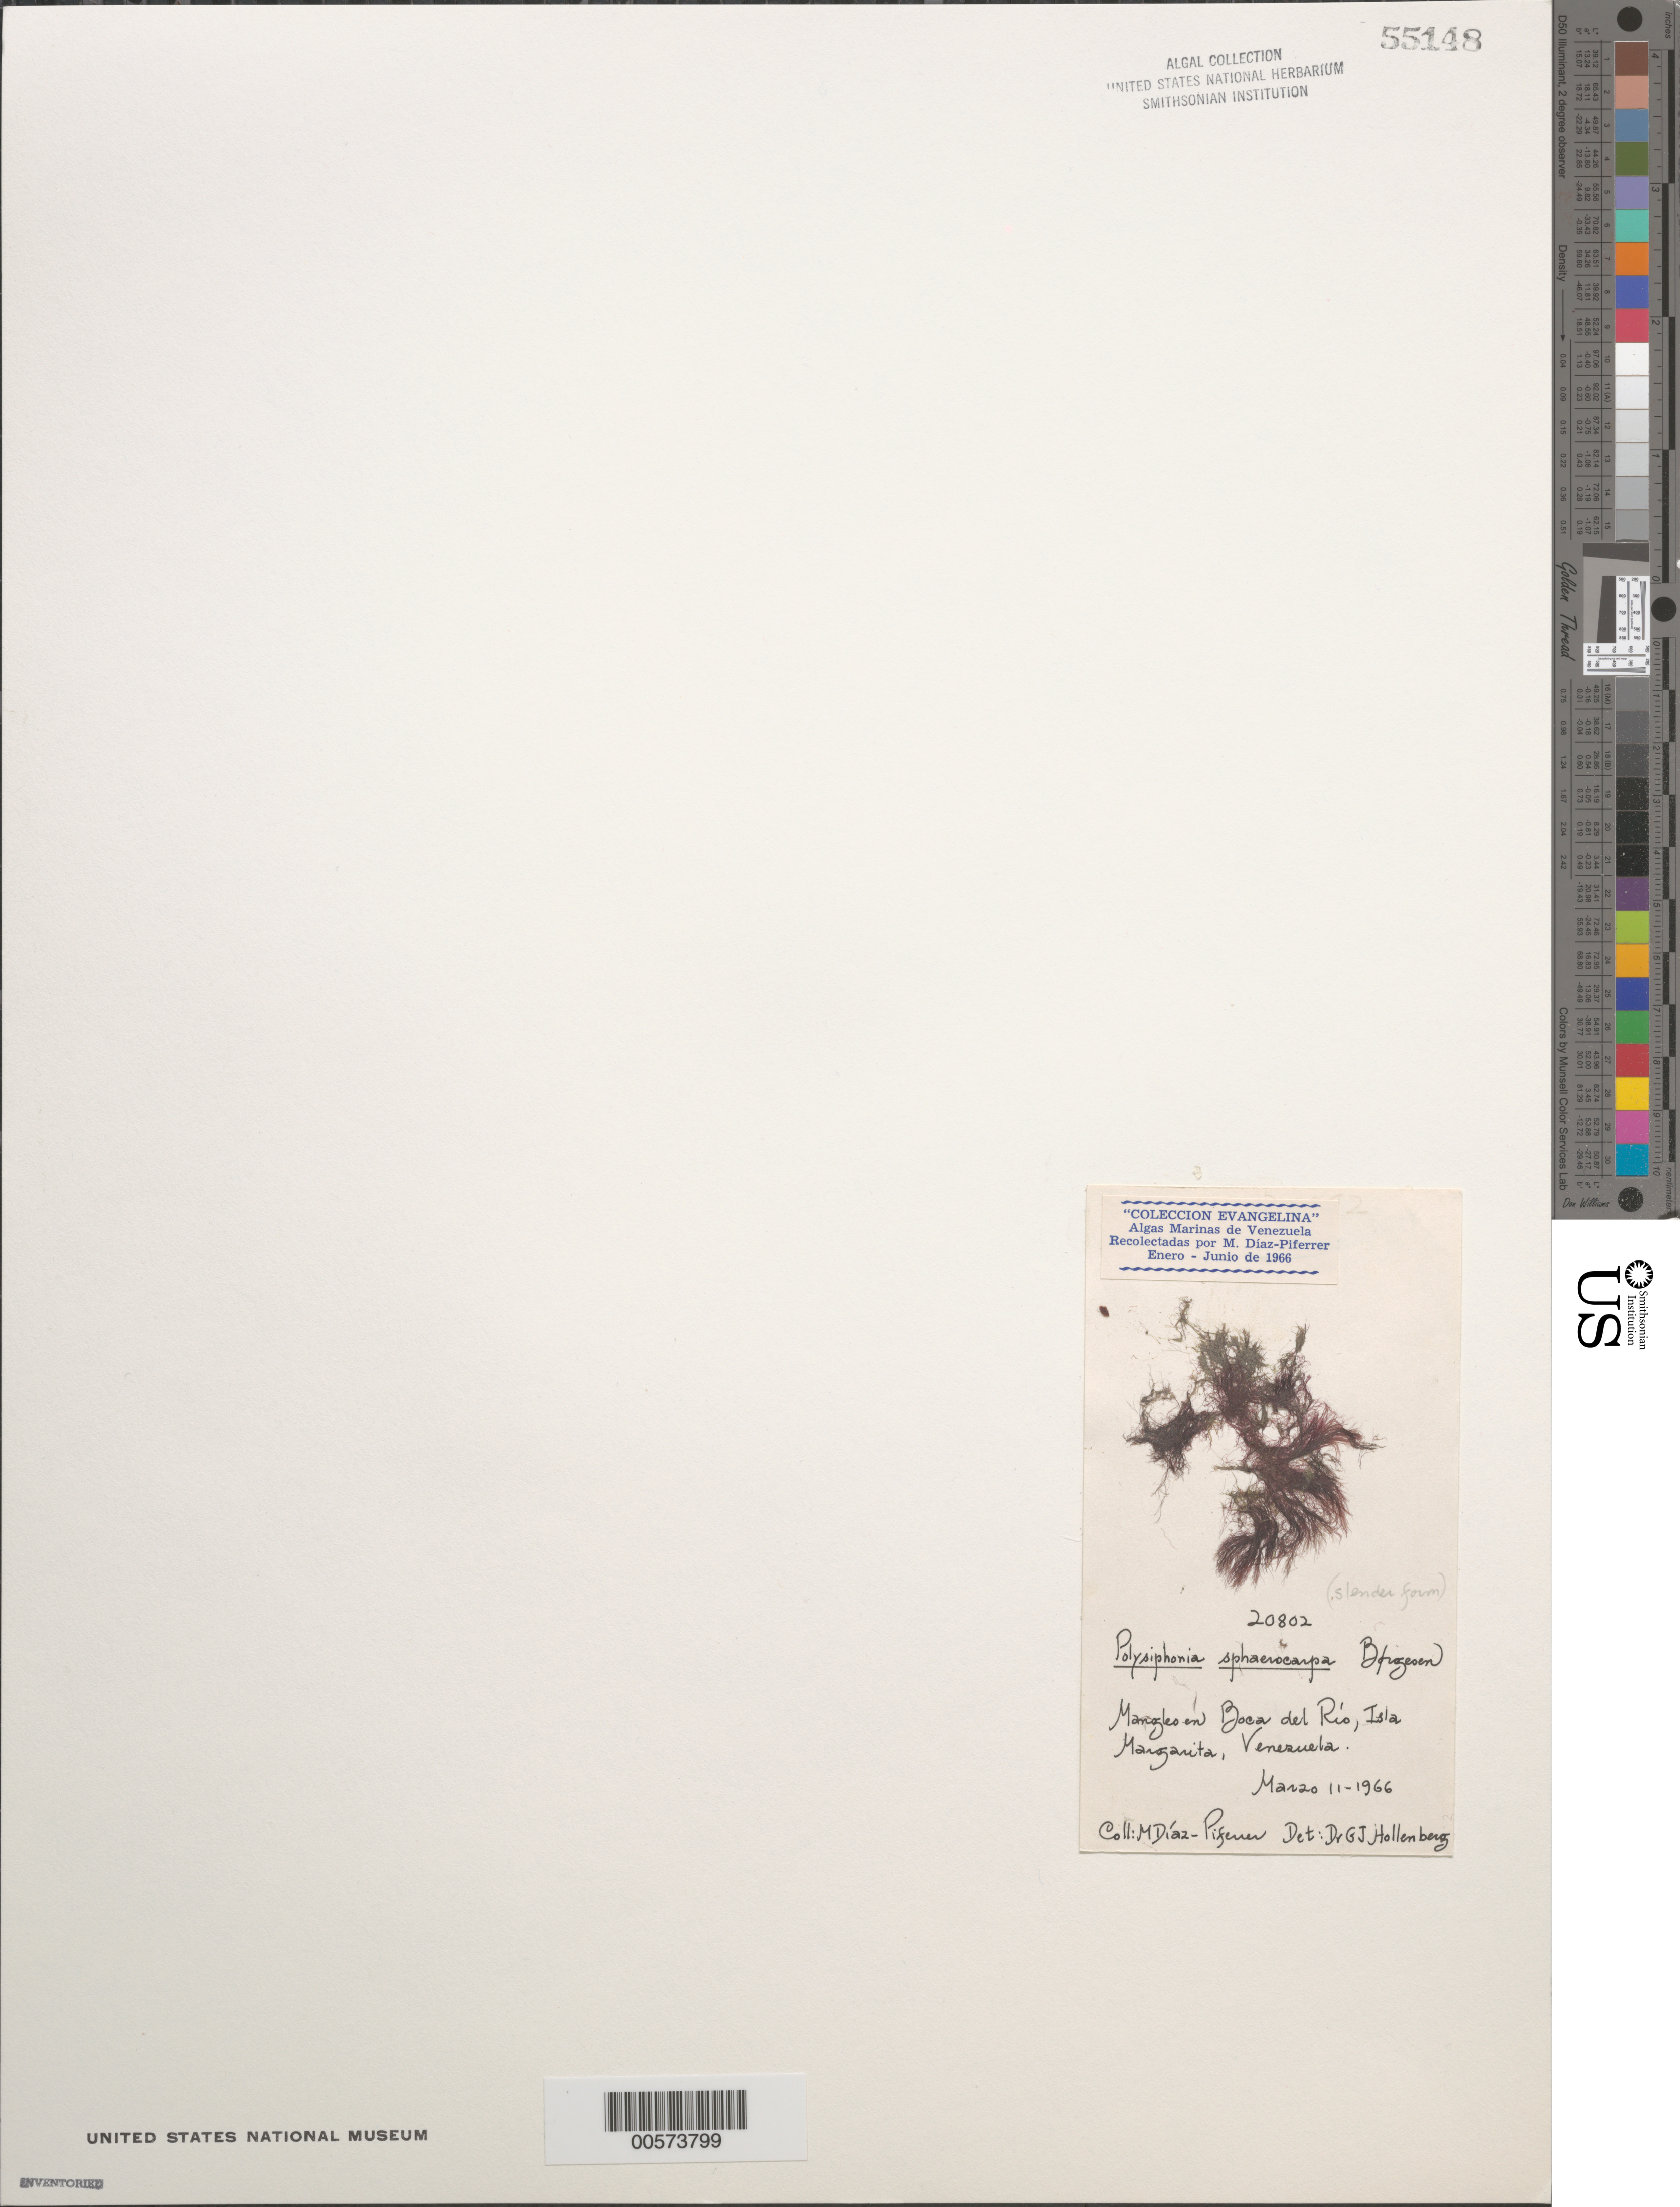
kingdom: Plantae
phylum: Rhodophyta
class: Florideophyceae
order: Ceramiales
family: Rhodomelaceae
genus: Melanothamnus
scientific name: Melanothamnus sphaerocarpus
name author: (Børgesen) Diaz-Tapia et al.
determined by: Algae name updating Project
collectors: M. Diaz-Piferrer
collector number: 20802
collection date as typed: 11 Mar 1966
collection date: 1966-03-11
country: Venezuela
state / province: Nueva Esparta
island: Margarita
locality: Boca del Rio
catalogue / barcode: US 55148